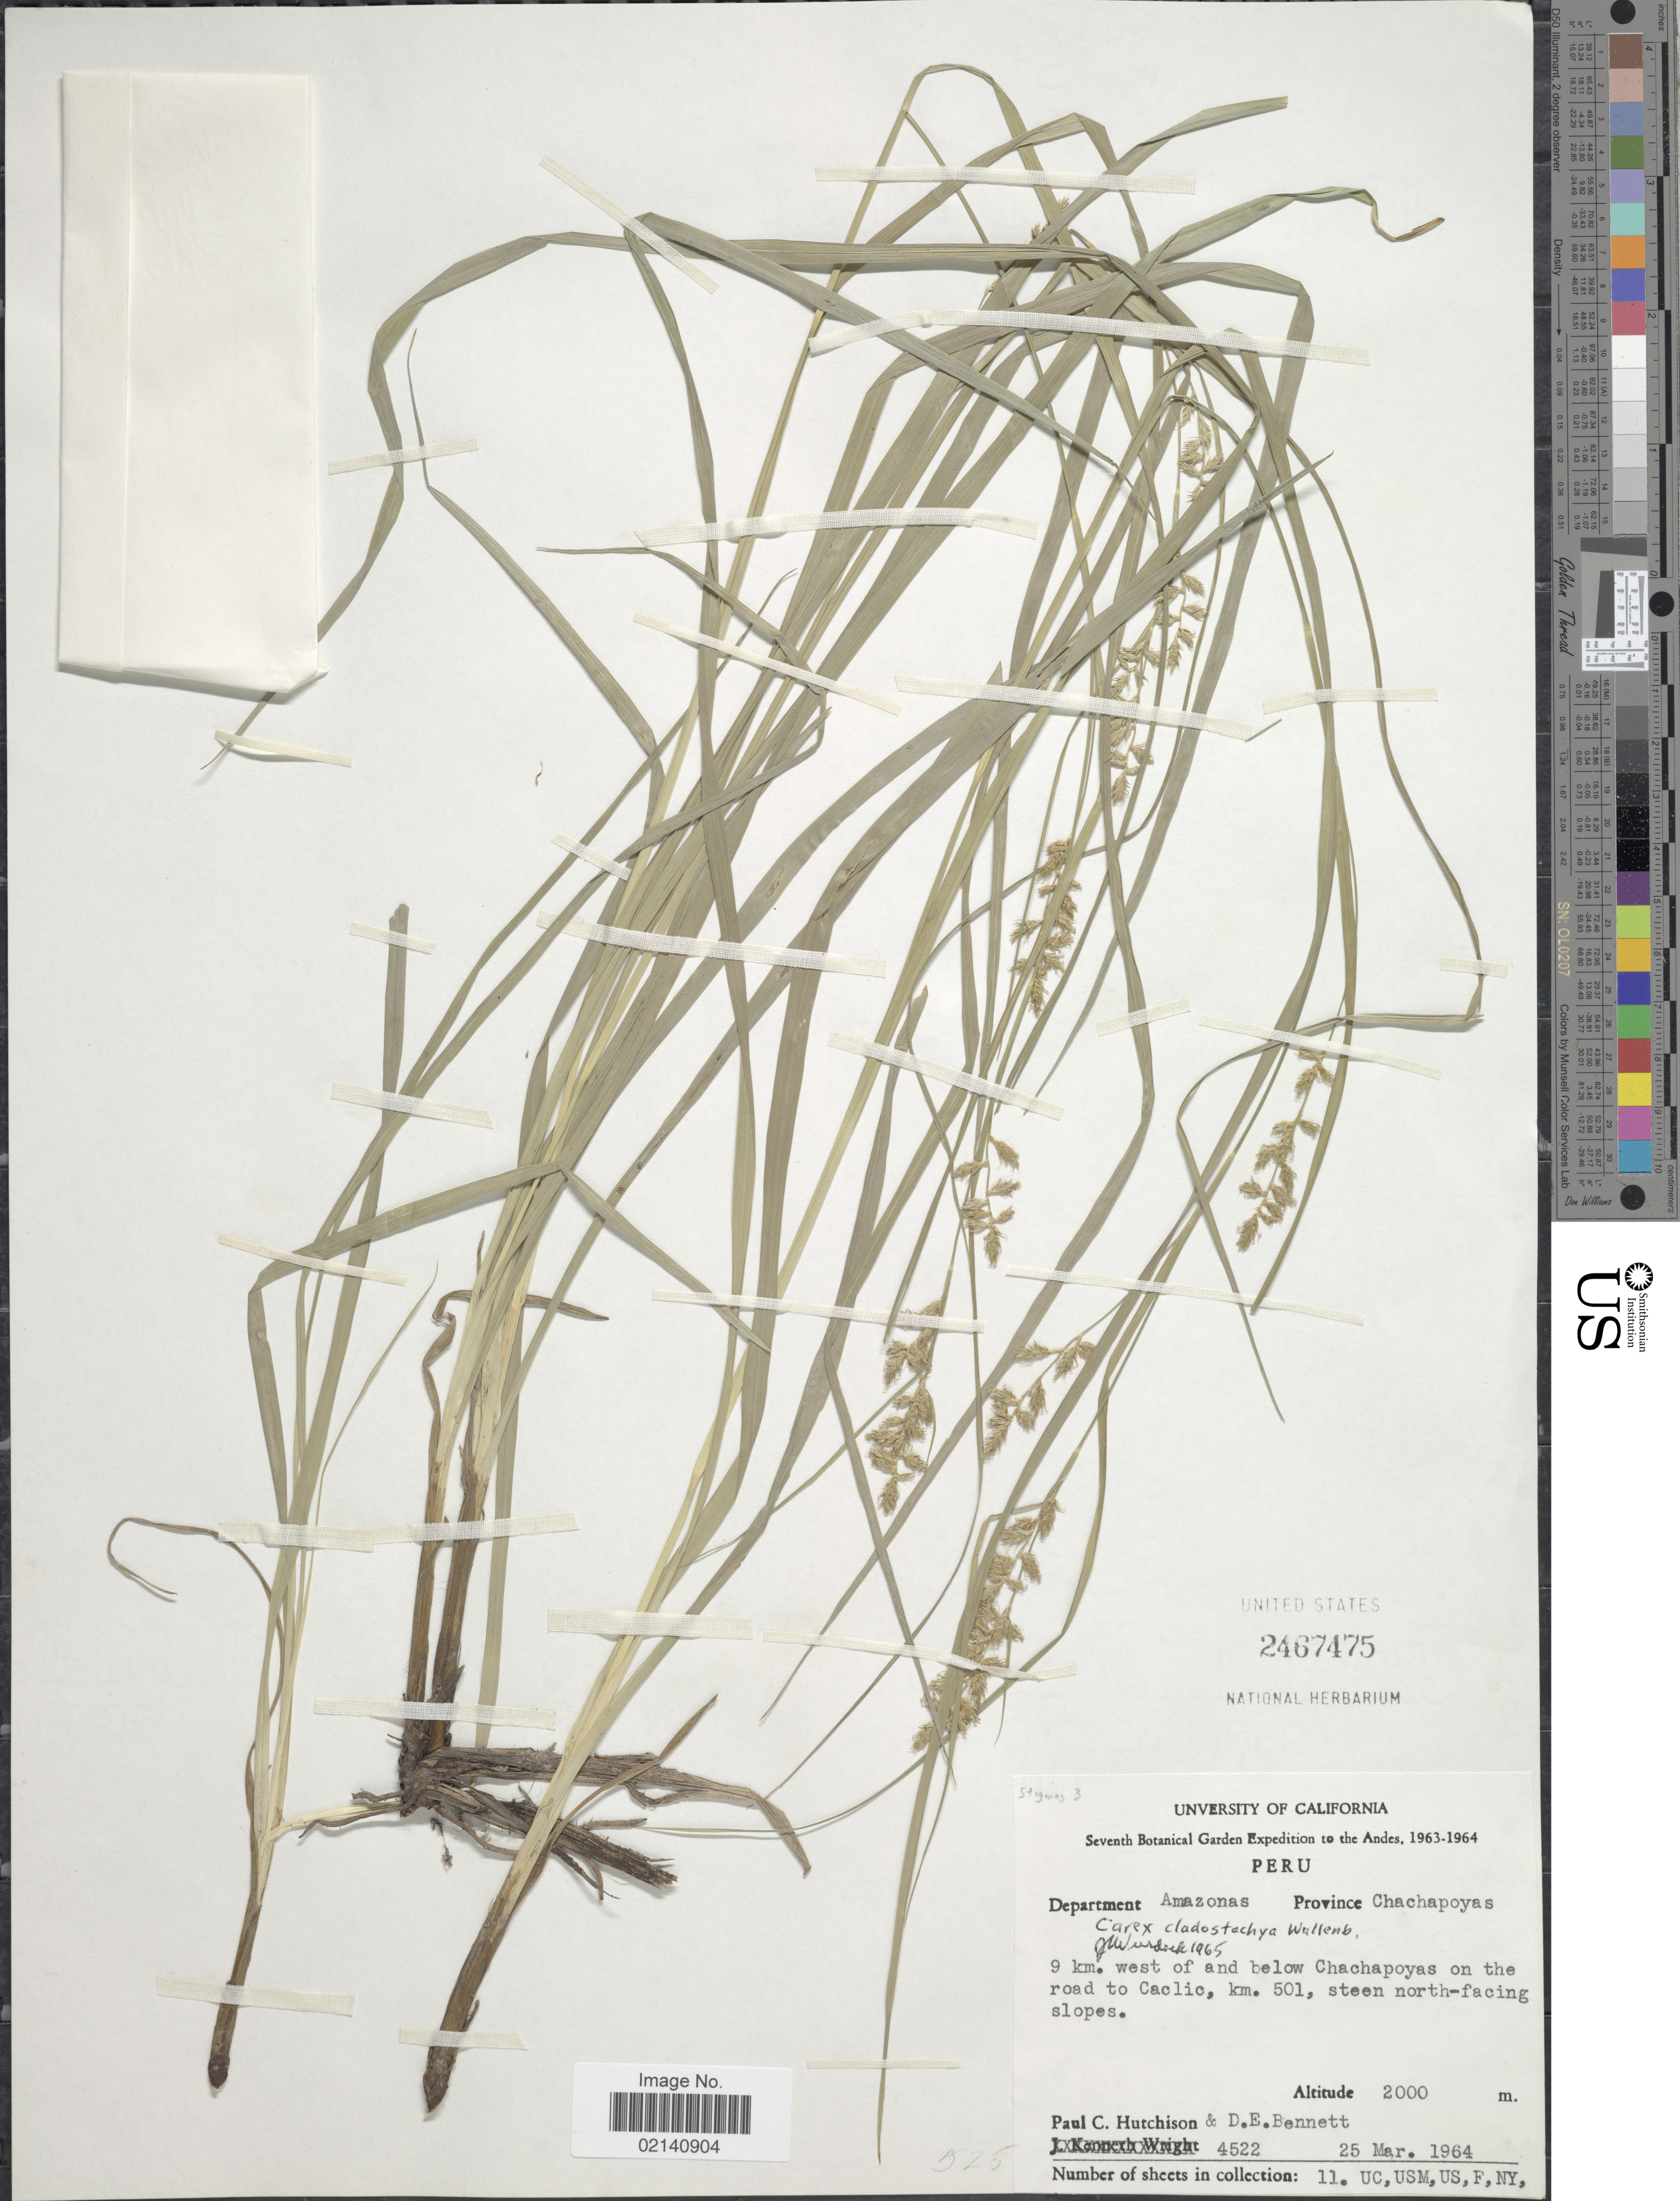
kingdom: Plantae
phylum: Tracheophyta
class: Liliopsida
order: Poales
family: Cyperaceae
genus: Carex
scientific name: Carex polystachya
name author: Sw. ex Wahlenb.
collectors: P. C. Hutchison & D. E. Bennett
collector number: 4522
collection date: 1964-03-25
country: Peru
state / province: Amazonas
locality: Province Chachapoyas, 9 km. west of and below Chacapoyas on the road to Caclic, km. 501, steen north-facing slopes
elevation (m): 2000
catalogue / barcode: US 2467475